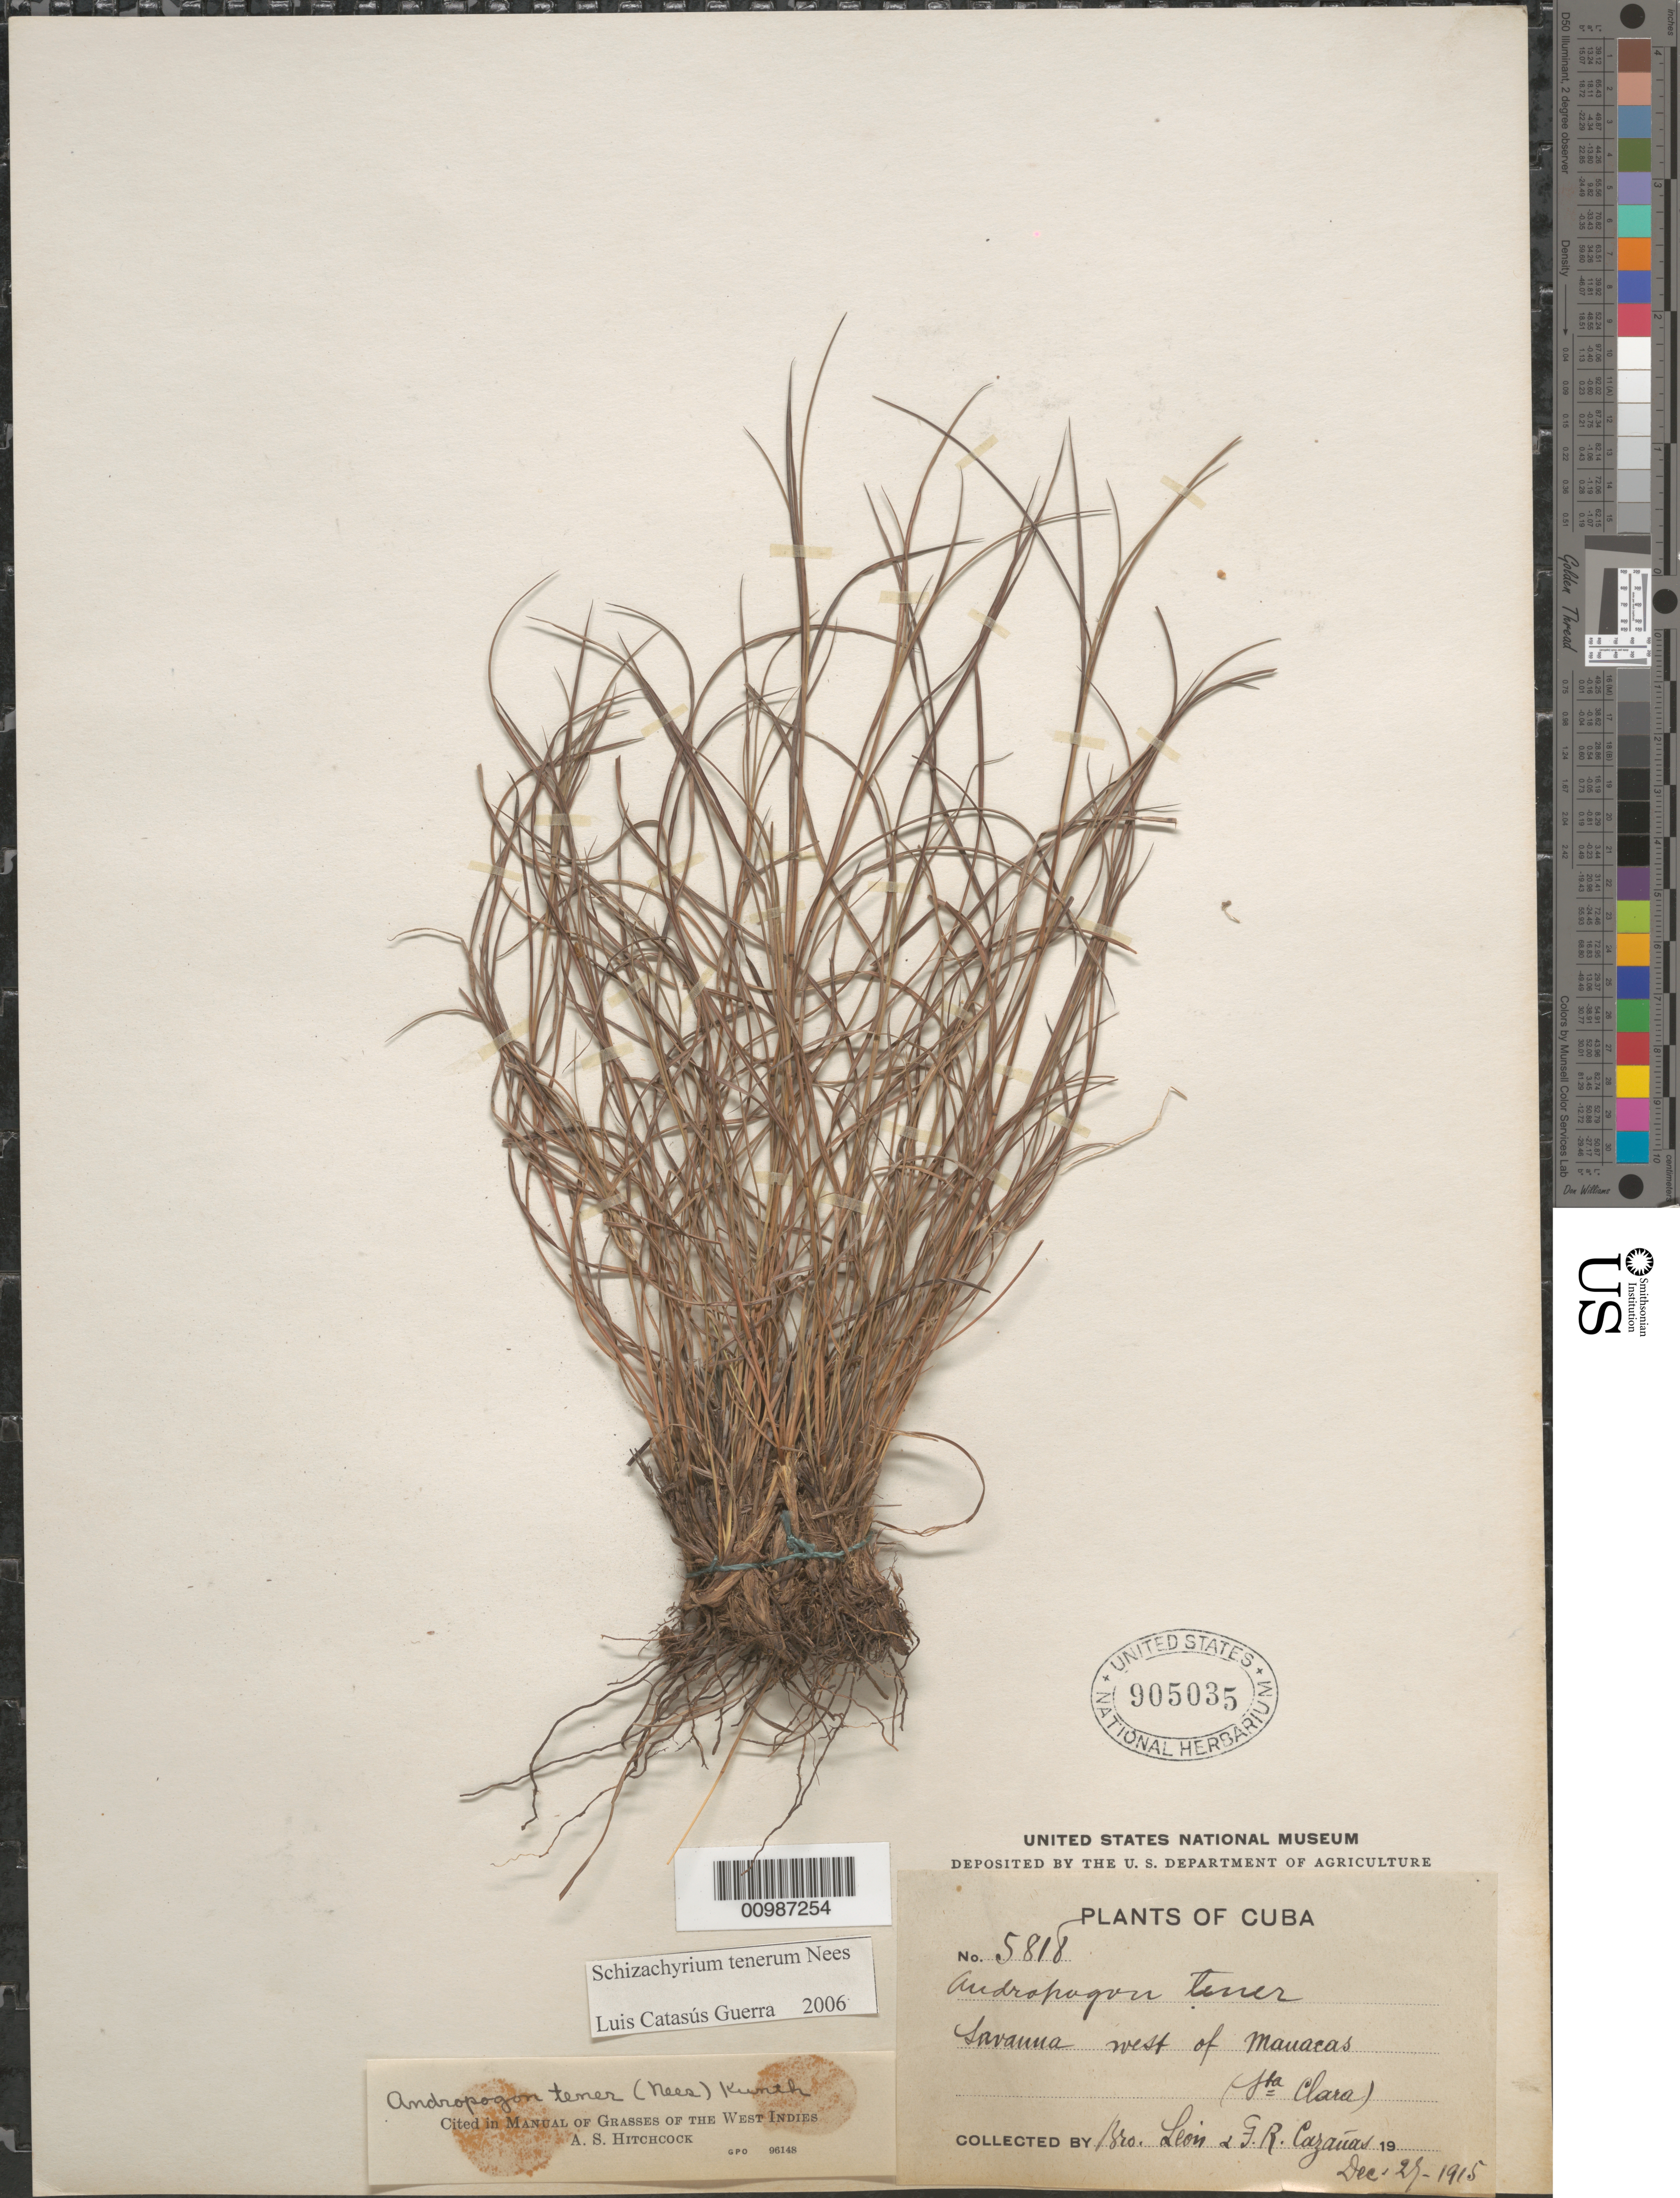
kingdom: Plantae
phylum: Tracheophyta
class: Liliopsida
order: Poales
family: Poaceae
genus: Andropogon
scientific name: Andropogon tener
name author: (Nees) Kunth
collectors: Bro. León & F. Cazauas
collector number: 5818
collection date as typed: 28 Dec 1915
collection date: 1915-12-28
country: Cuba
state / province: Villa Clara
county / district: Santa Clara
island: Cuba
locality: W of Manacas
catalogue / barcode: US 905035